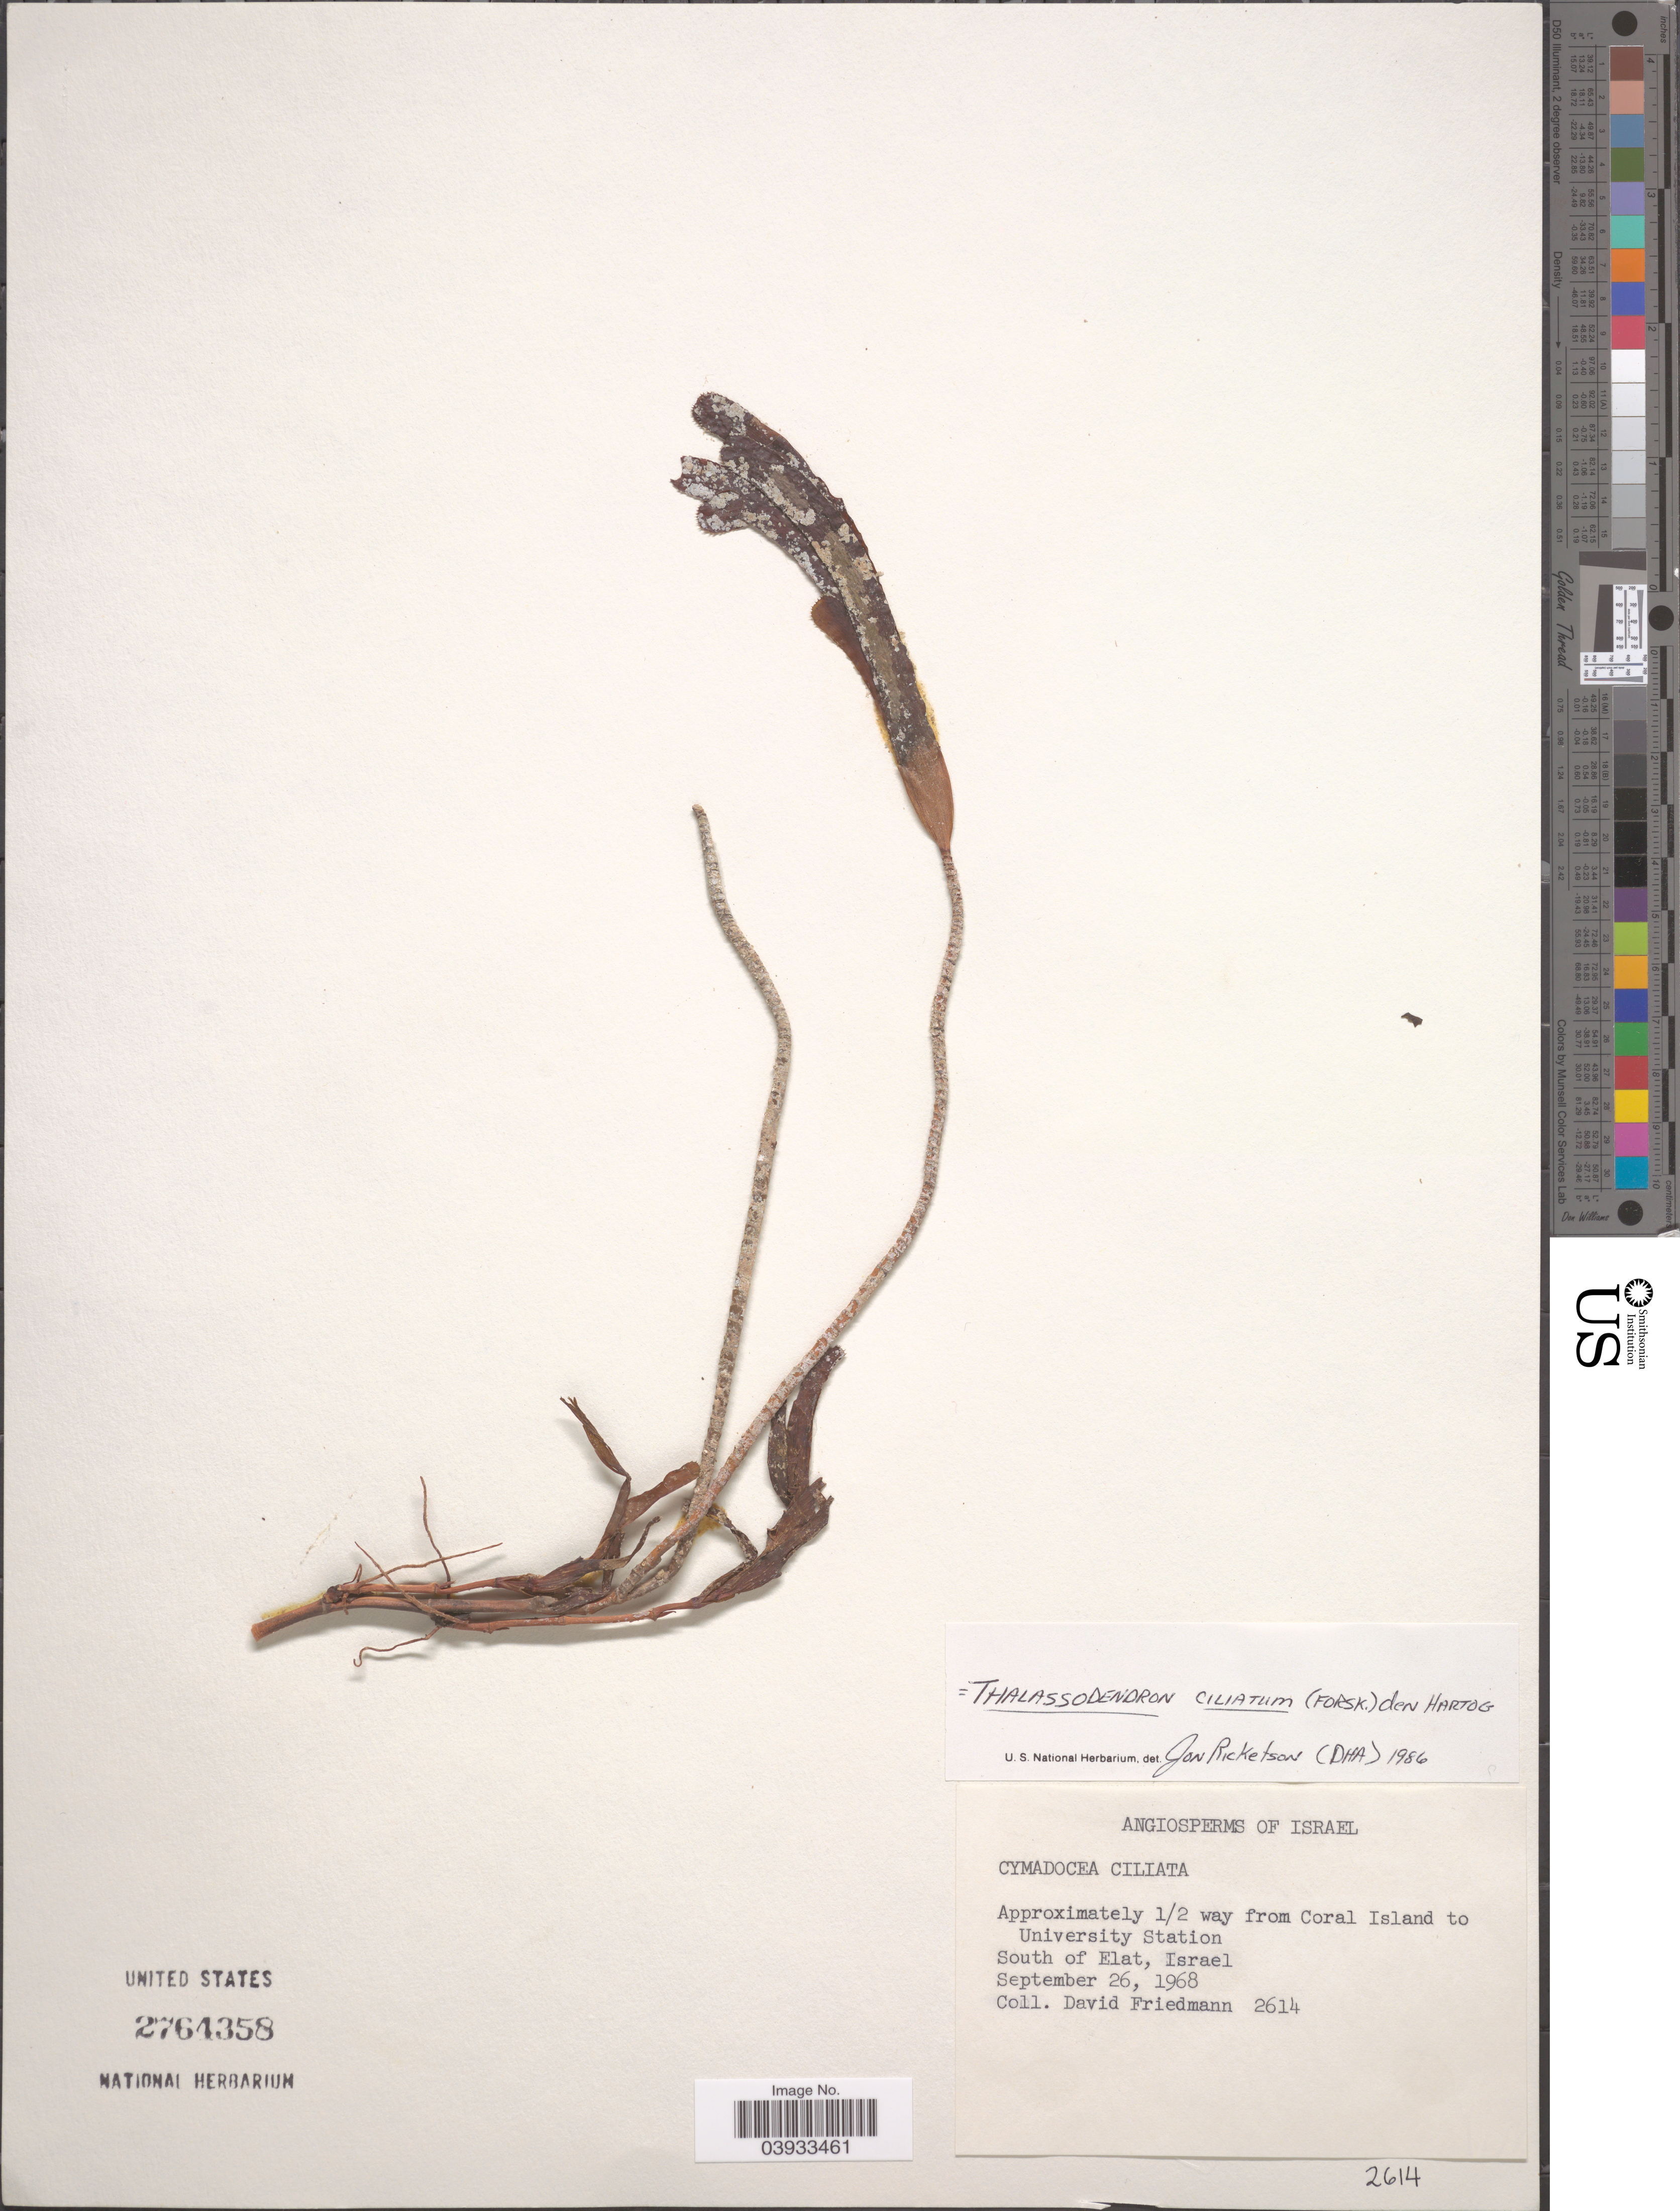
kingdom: Plantae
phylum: Tracheophyta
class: Liliopsida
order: Alismatales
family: Cymodoceaceae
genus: Thalassodendron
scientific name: Thalassodendron ciliatum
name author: (Forssk.) Hartog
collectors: D. Friedmann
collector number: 2614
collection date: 1968-09-26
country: Israel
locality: Approximately ½ way from Coral Island to University Station. South of Elat, Israel.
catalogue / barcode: US 2764358